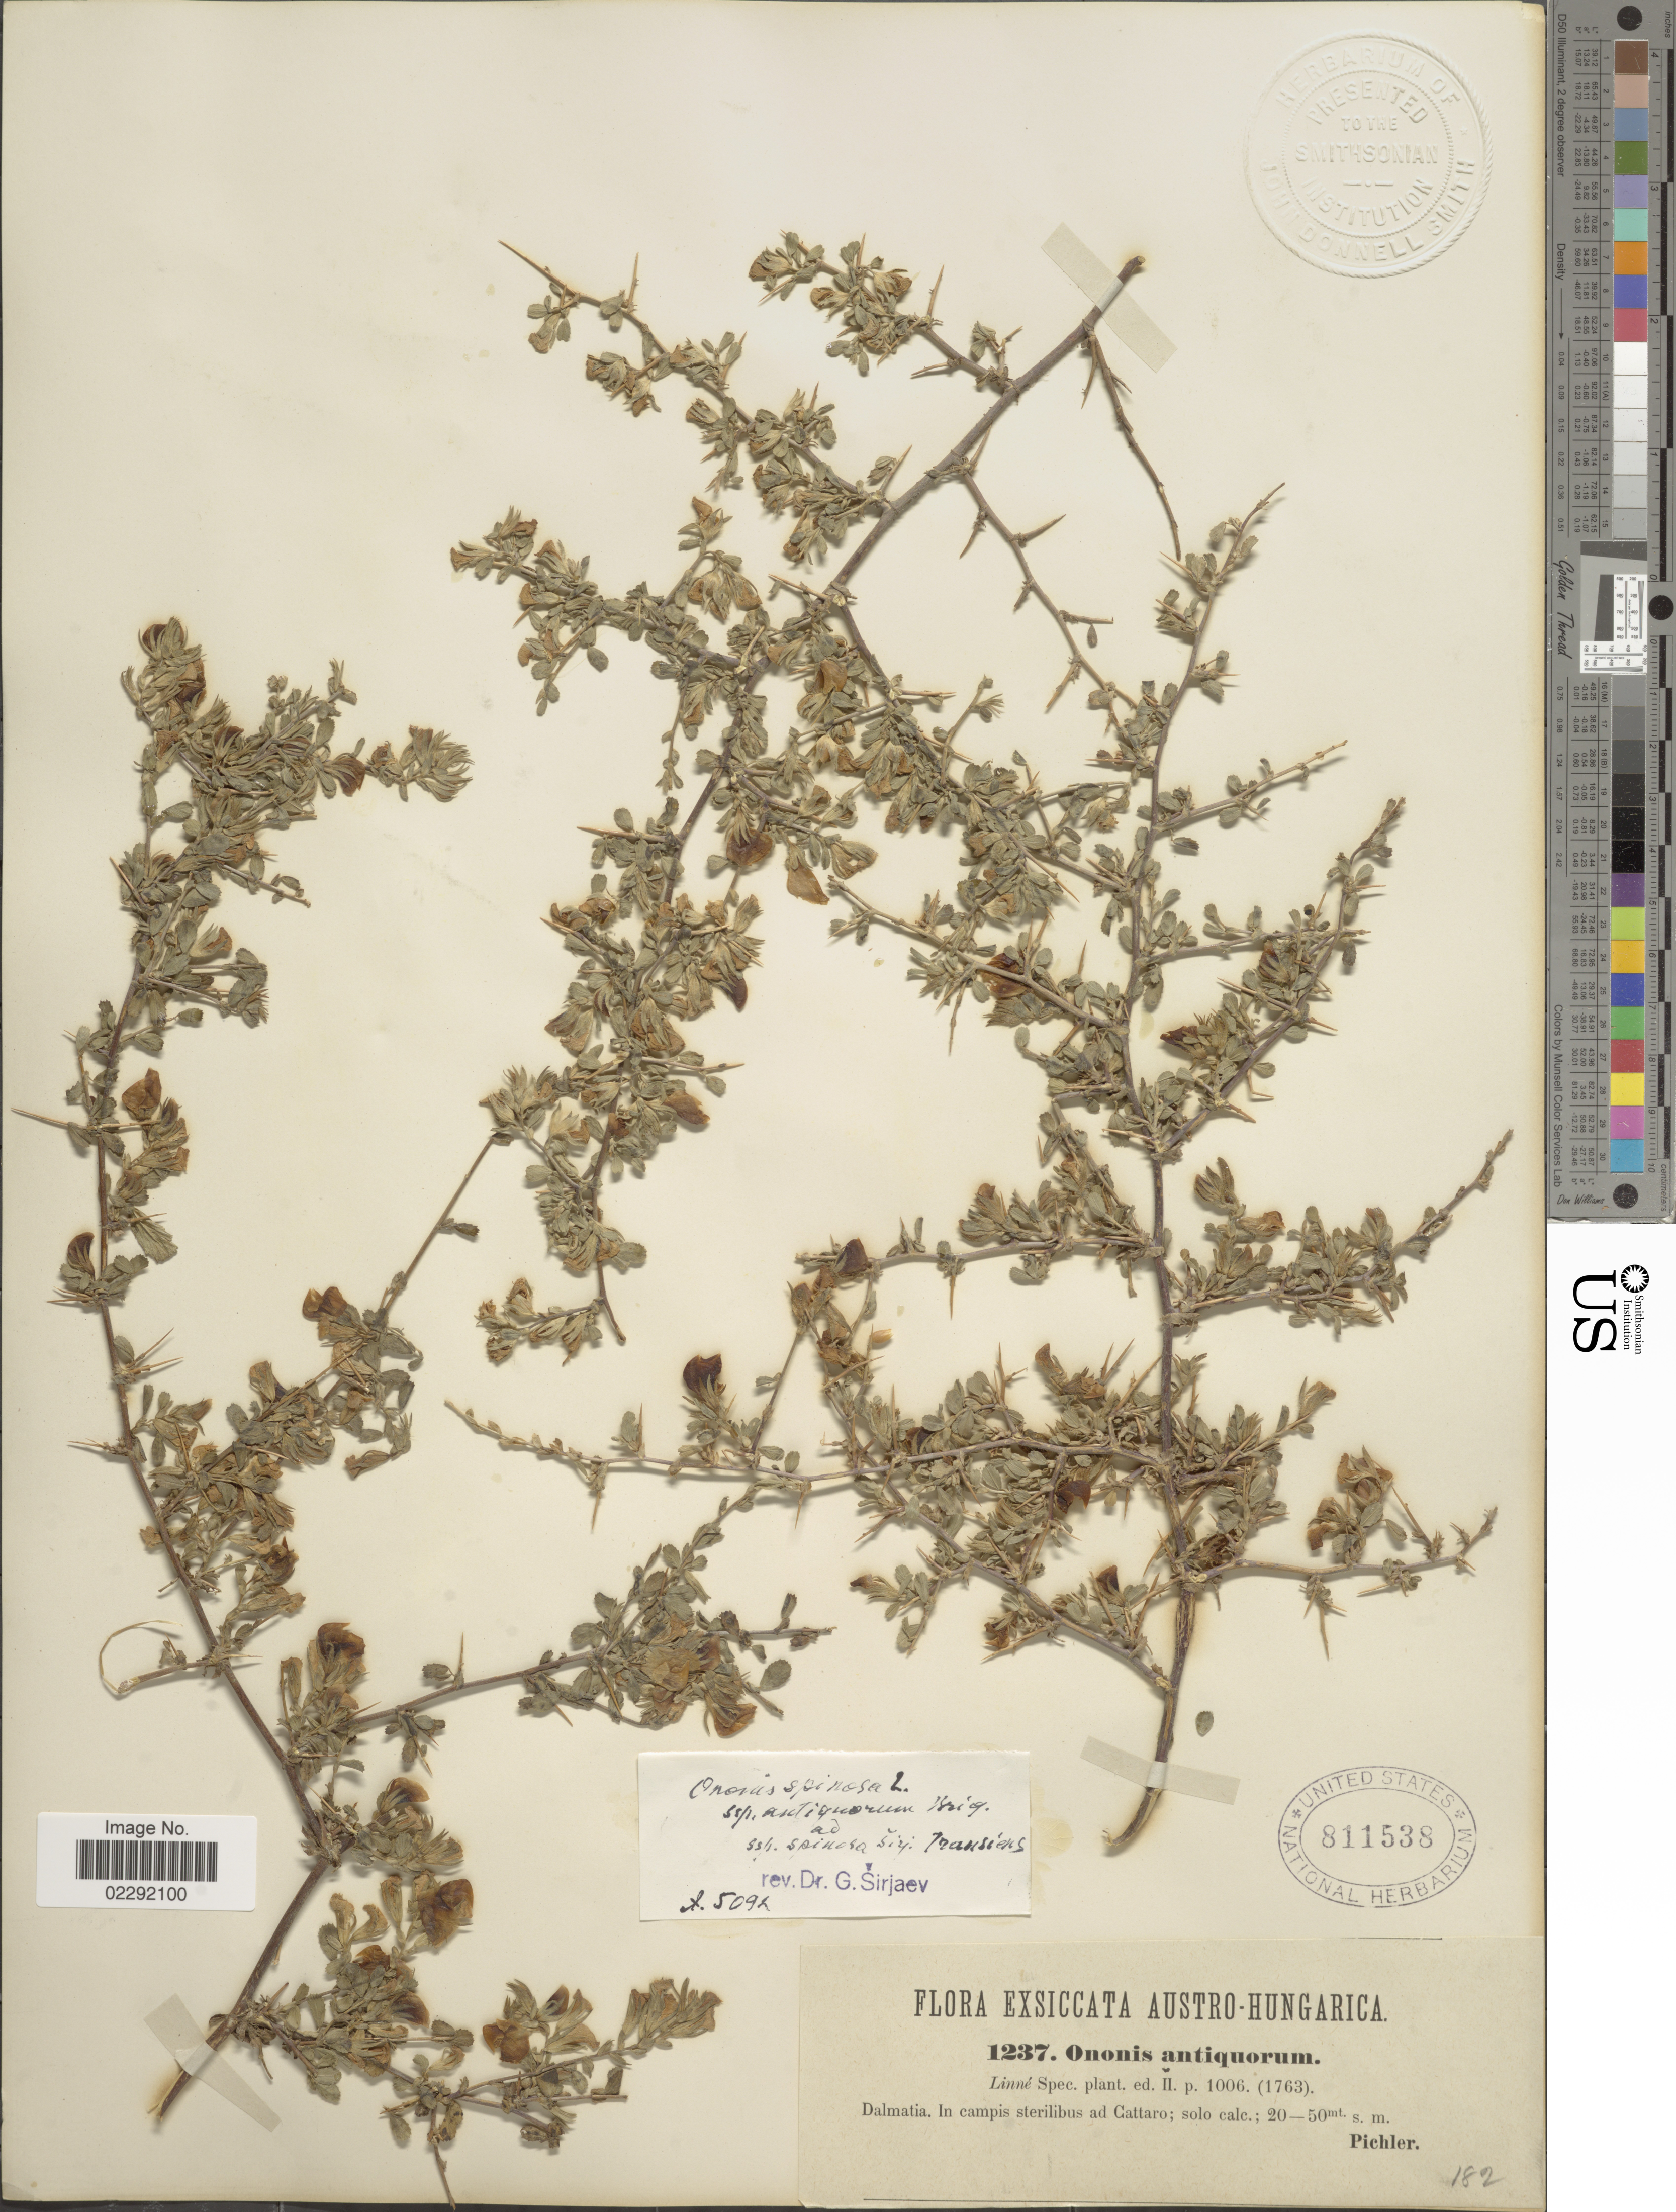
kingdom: Plantae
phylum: Tracheophyta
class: Magnoliopsida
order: Fabales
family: Fabaceae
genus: Ononis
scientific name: Ononis spinosa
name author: L.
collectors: Pichler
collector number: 1237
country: Croatia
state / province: Split-Dalmatia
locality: Austro-Hungaricae, Dalmatia, in campis sterilibus at Cattaro.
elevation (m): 20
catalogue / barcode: US 811538